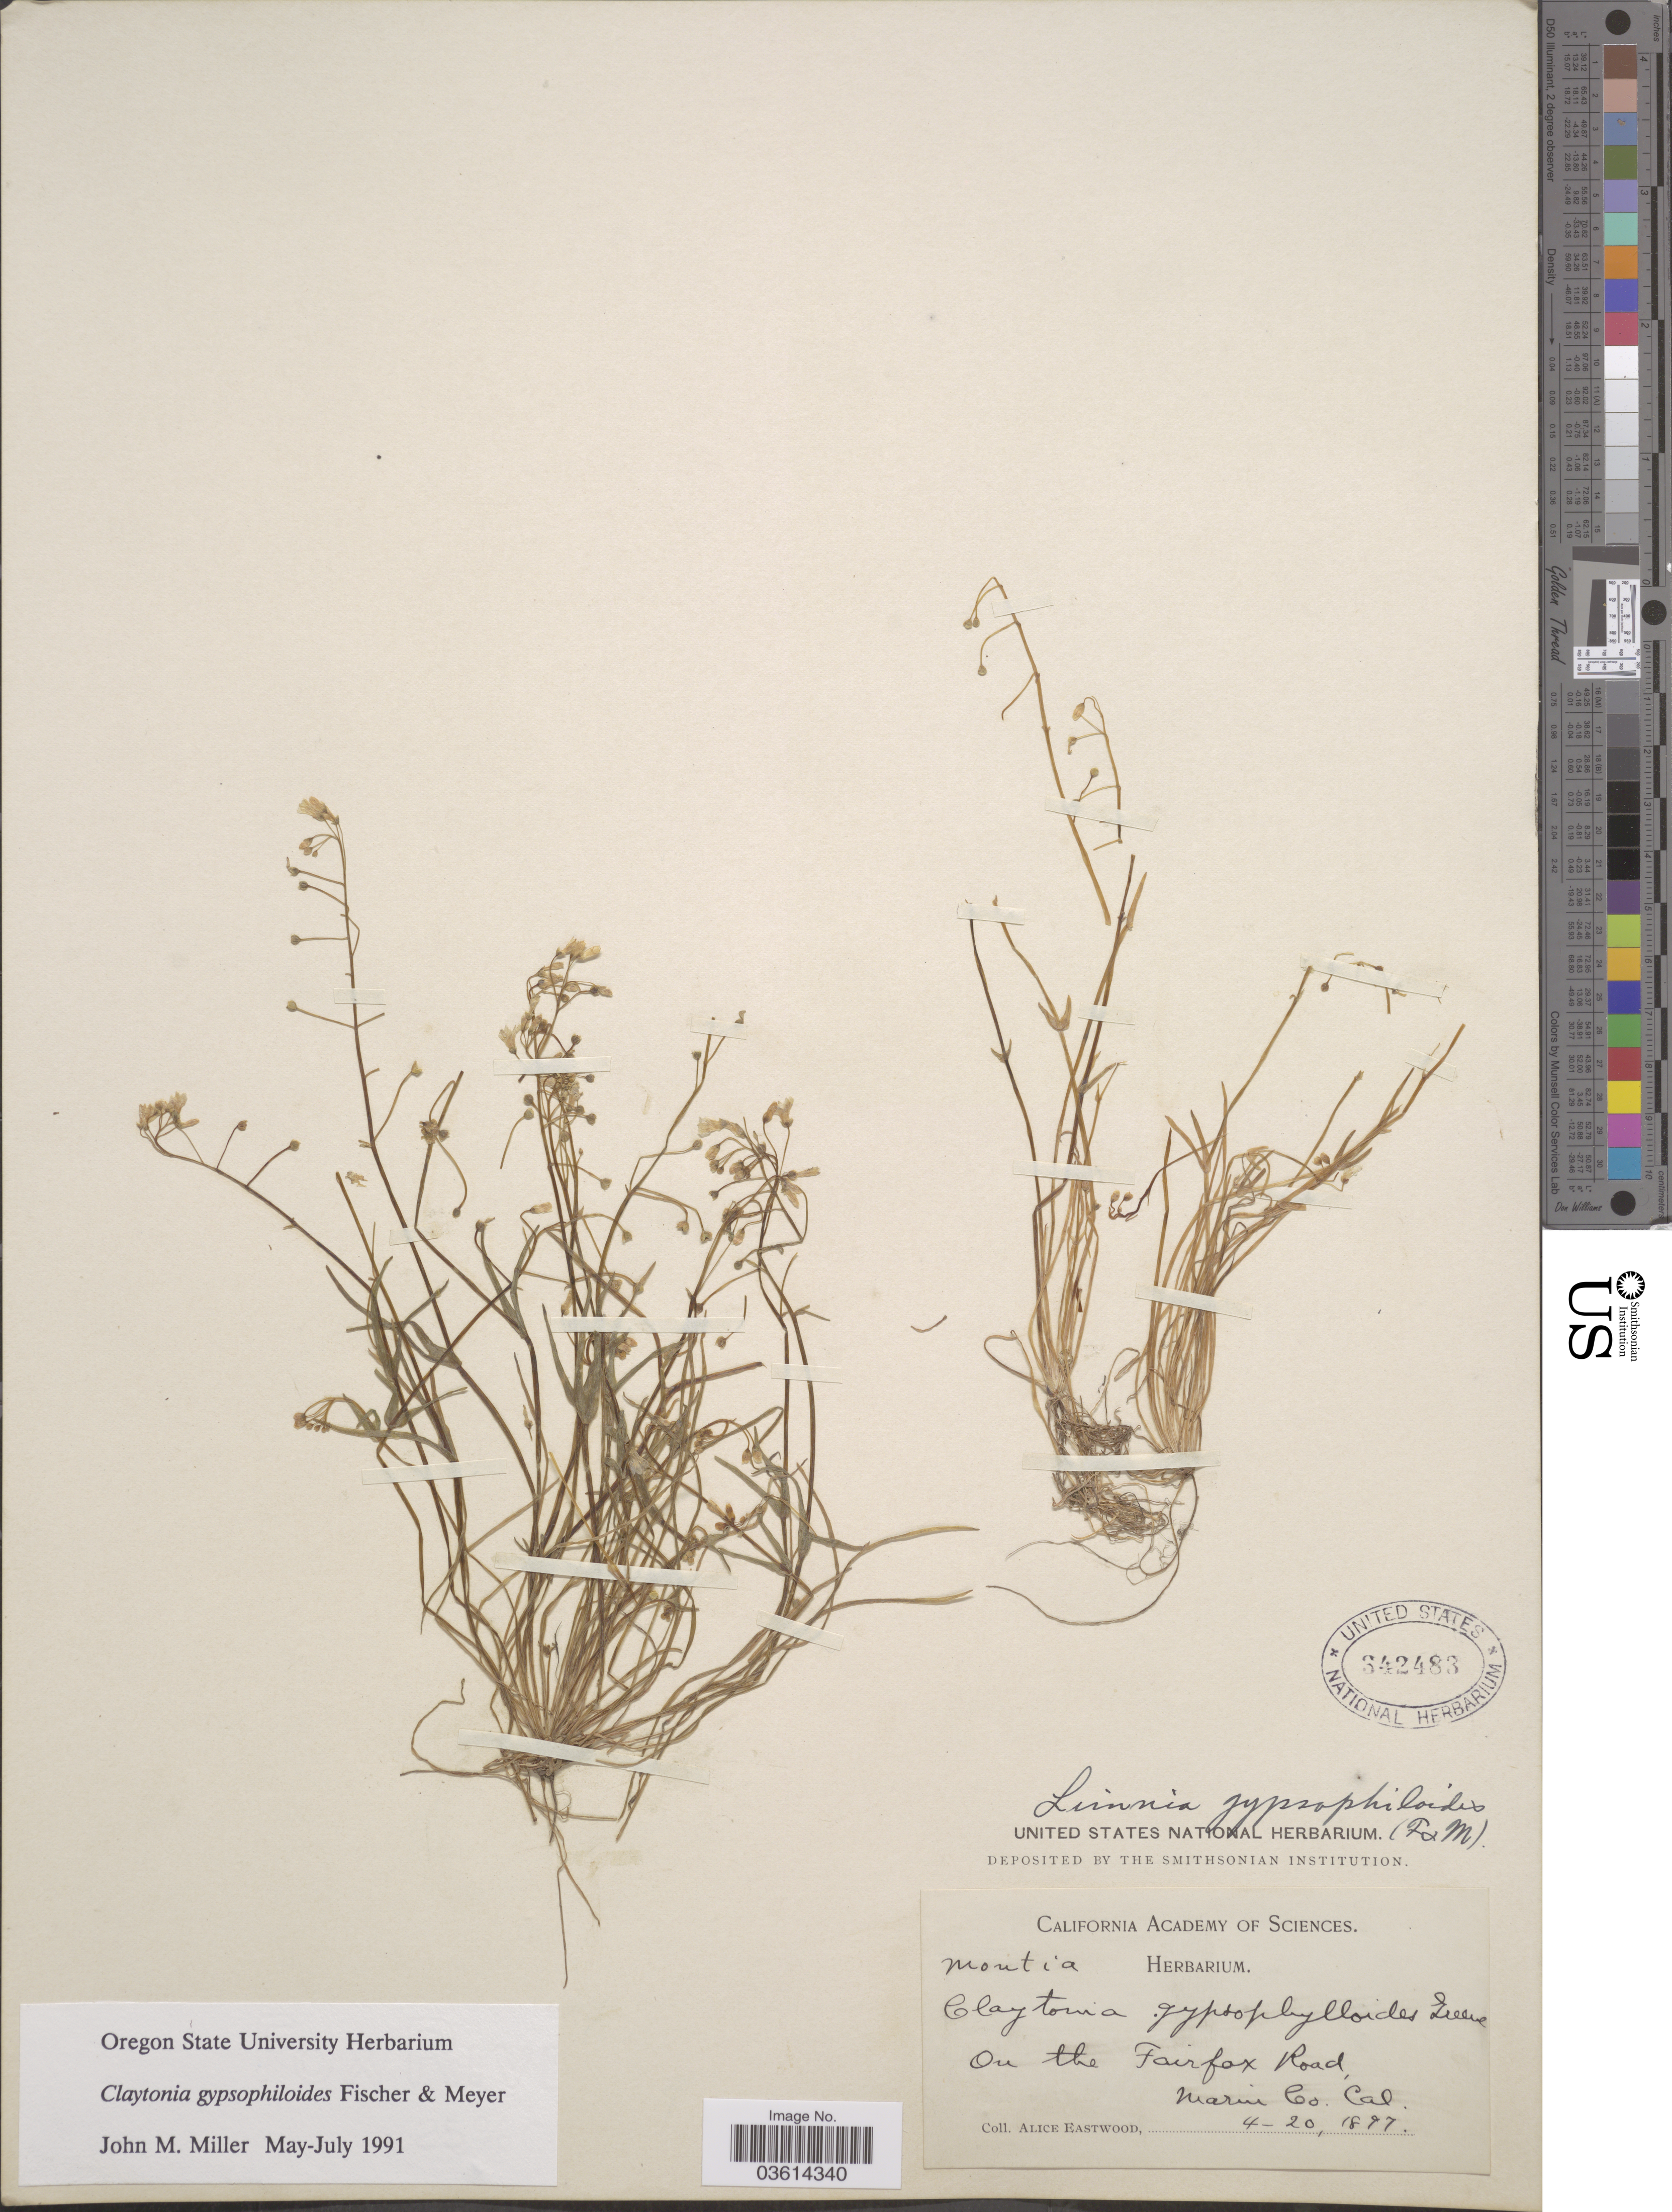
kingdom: Plantae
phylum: Tracheophyta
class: Magnoliopsida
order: Caryophyllales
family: Montiaceae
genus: Claytonia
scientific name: Claytonia gypsophiloides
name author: Fisch. & C.A. Mey.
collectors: A. Eastwood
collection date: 1897-04-20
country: United States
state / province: California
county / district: Marin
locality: On the Fairfax Road, Marin Co.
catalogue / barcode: US 342483